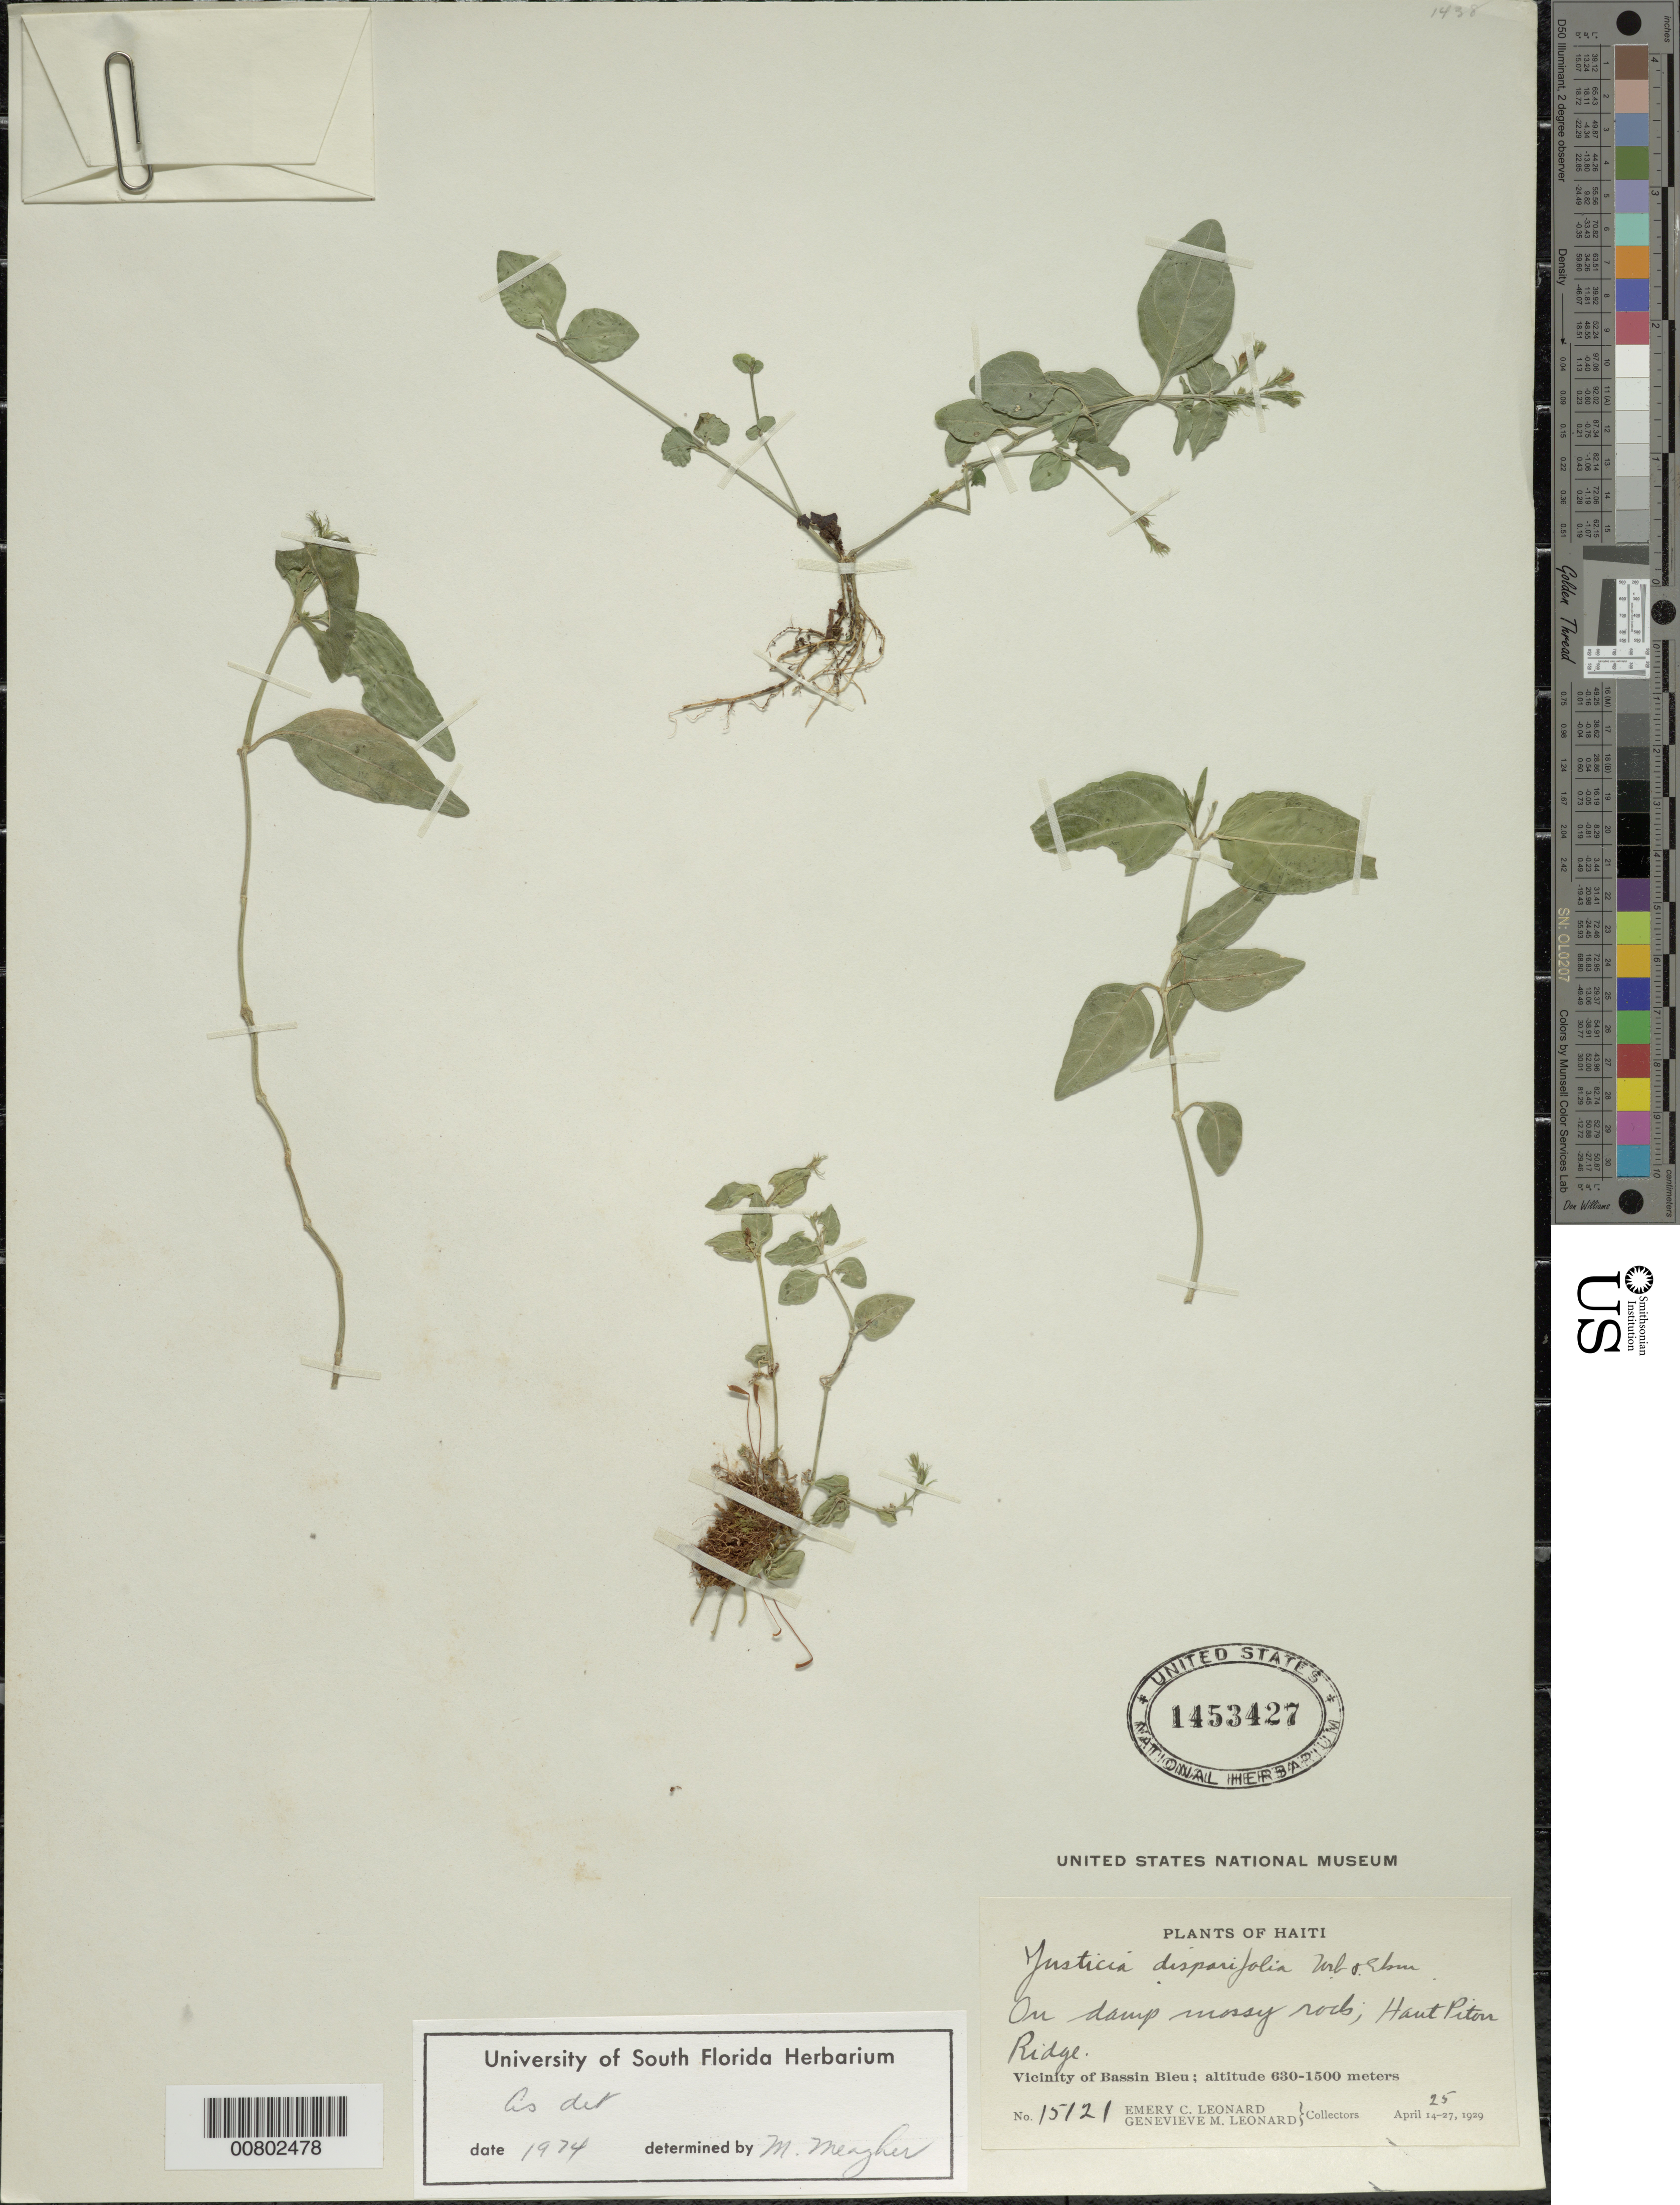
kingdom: Plantae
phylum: Tracheophyta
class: Magnoliopsida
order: Lamiales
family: Acanthaceae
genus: Justicia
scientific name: Justicia disparifolia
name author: Urb. & Ekman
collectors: E. C. Leonard & G. M. Leonard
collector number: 15121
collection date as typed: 25 Apr 1929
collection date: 1929-04-25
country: Haiti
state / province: Nord-Ouest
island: Hispaniola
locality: Vicinity of Bassin Bleu, Haut Piton Ridge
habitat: On damp mossy rocks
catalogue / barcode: US 1453427